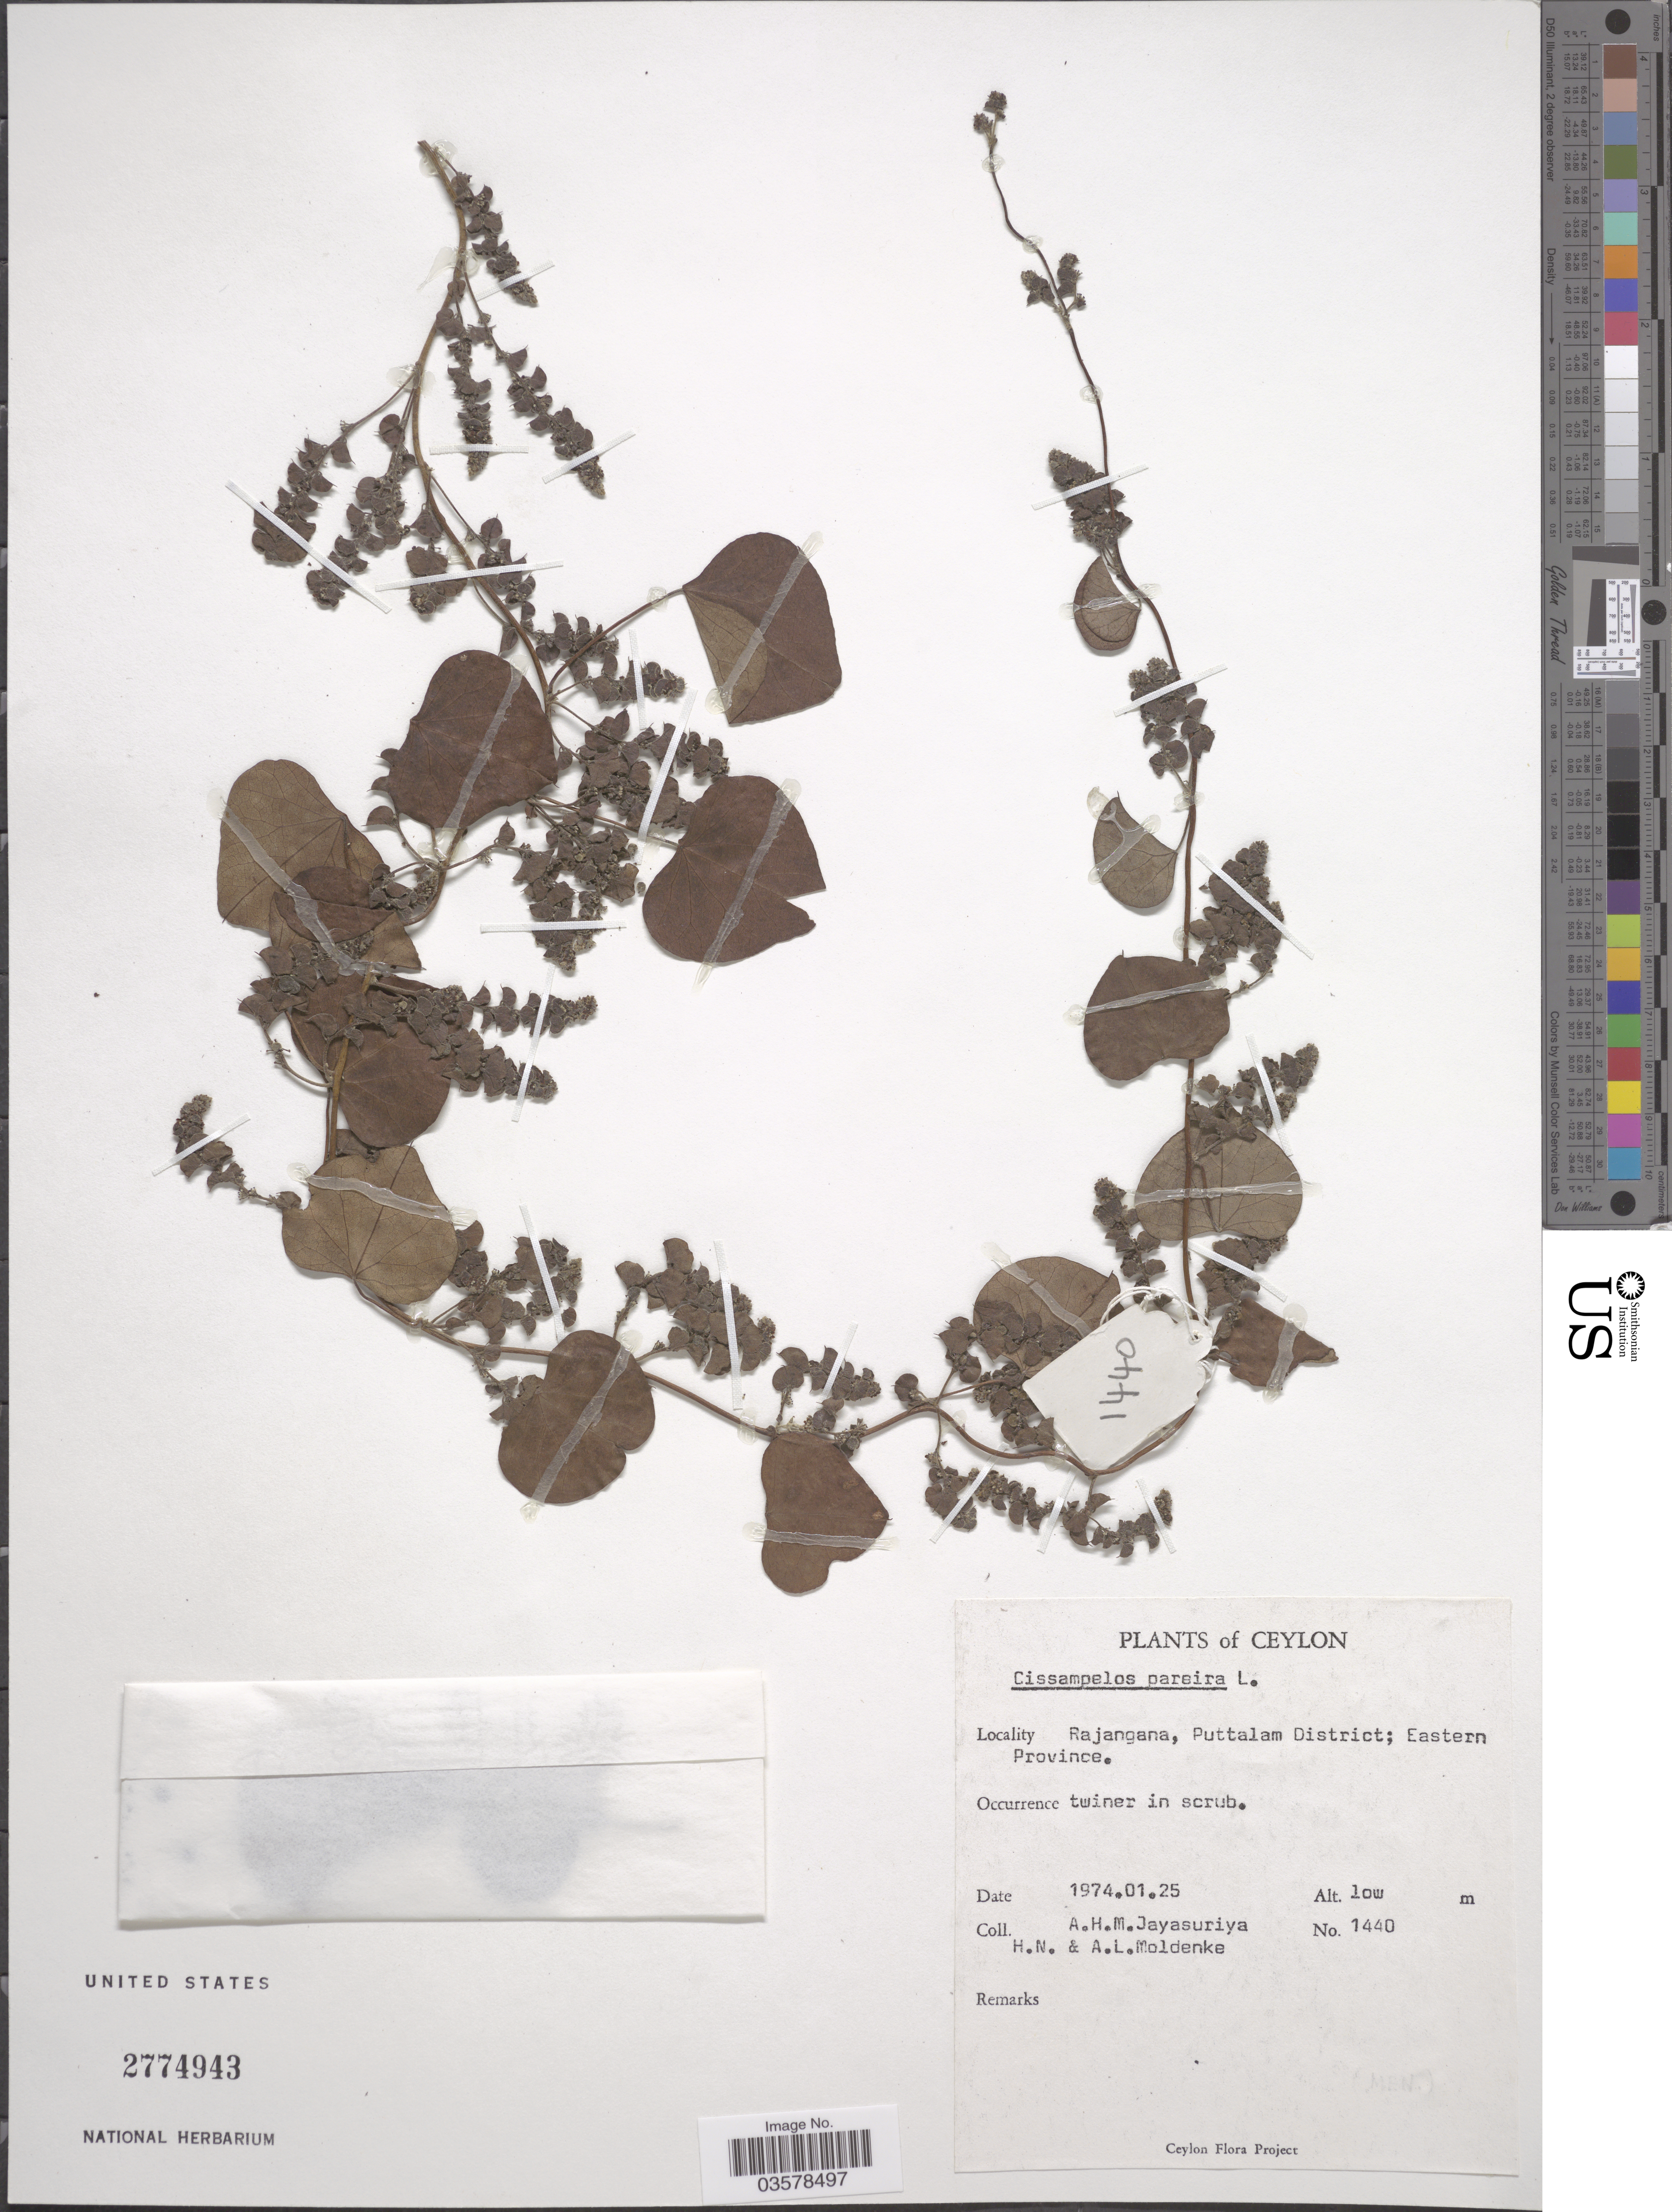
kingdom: Plantae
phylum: Tracheophyta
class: Magnoliopsida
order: Ranunculales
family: Menispermaceae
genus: Cissampelos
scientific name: Cissampelos pareira var. hirsuta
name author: (Buch.-Ham. ex DC.) Forman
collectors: A. H. Jayasuriya, H. N. Moldenke & A. L. Moldenke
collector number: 1440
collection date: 1974-01-25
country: Sri Lanka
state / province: Eastern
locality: Ceylon. Rajangana, Puttalam District.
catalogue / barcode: US 2774943